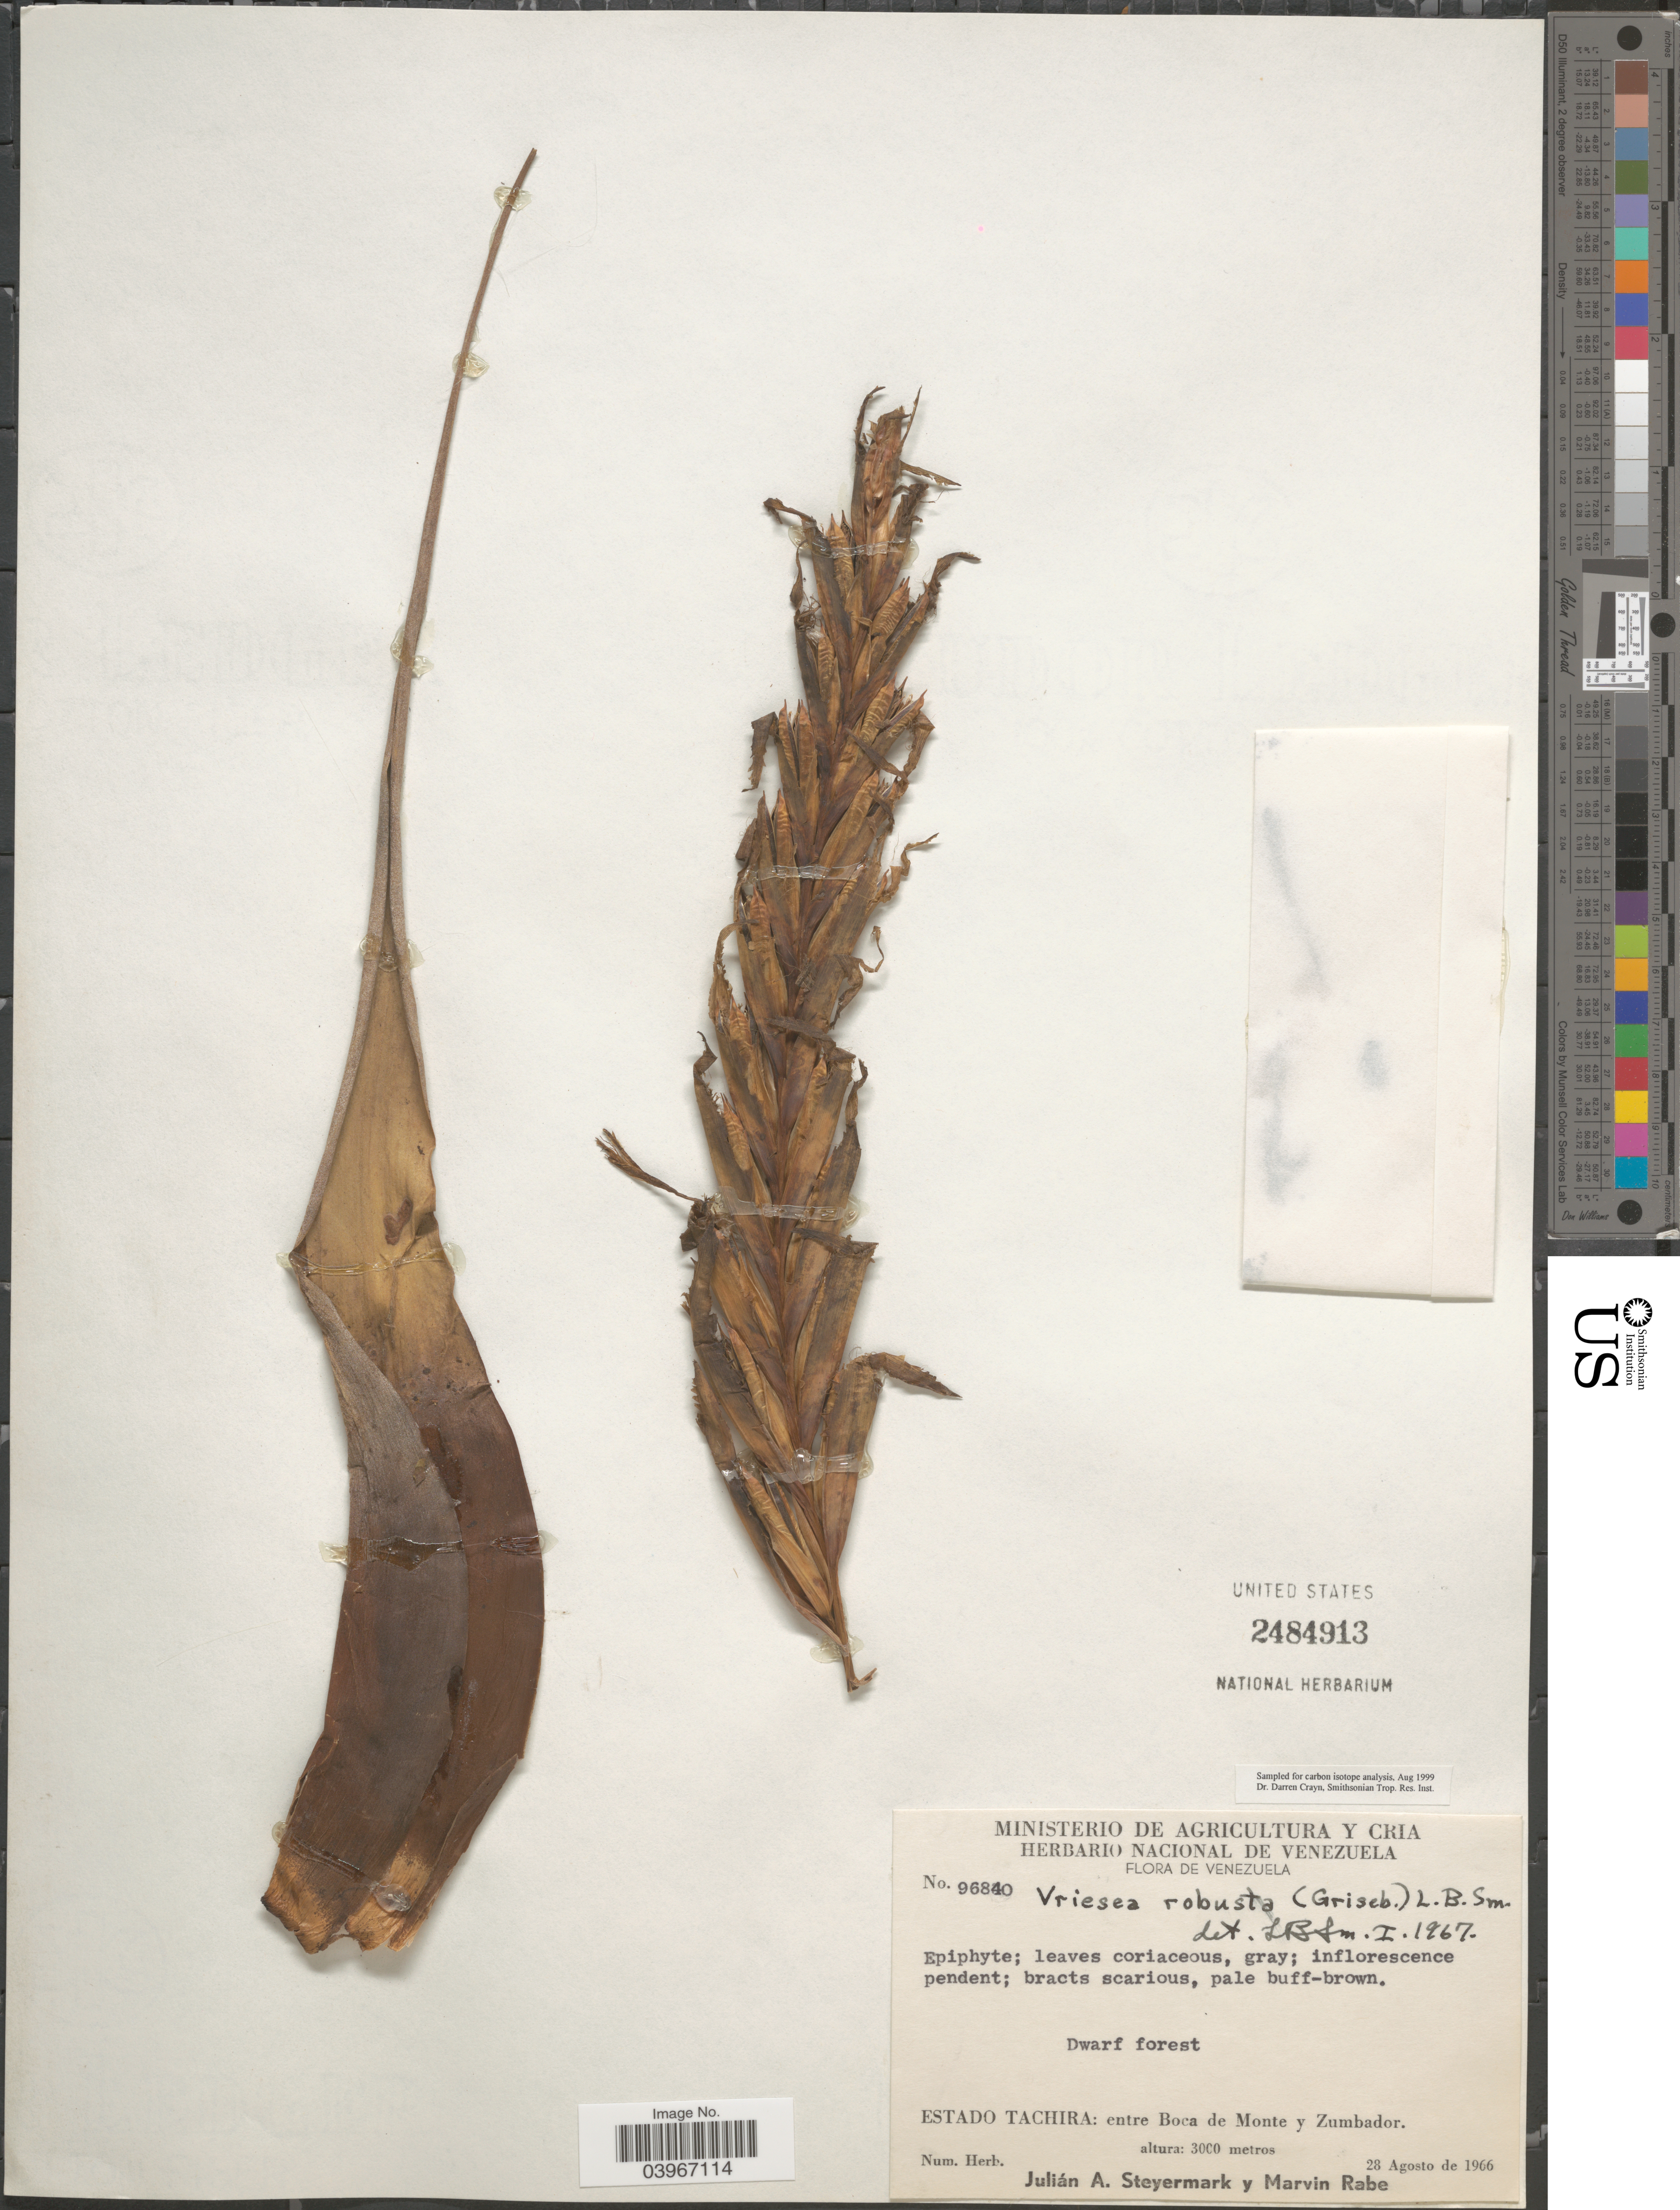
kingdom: Plantae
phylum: Tracheophyta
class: Liliopsida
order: Poales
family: Bromeliaceae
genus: Vriesea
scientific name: Vriesea robusta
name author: (Griseb.) L.B. Sm.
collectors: J. Steyermark & M. Rabe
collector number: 96840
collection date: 1966-08-28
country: Venezuela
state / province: Tachira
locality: Entre Boca de Monte y Zumbador.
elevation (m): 3000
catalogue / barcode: US 2484913